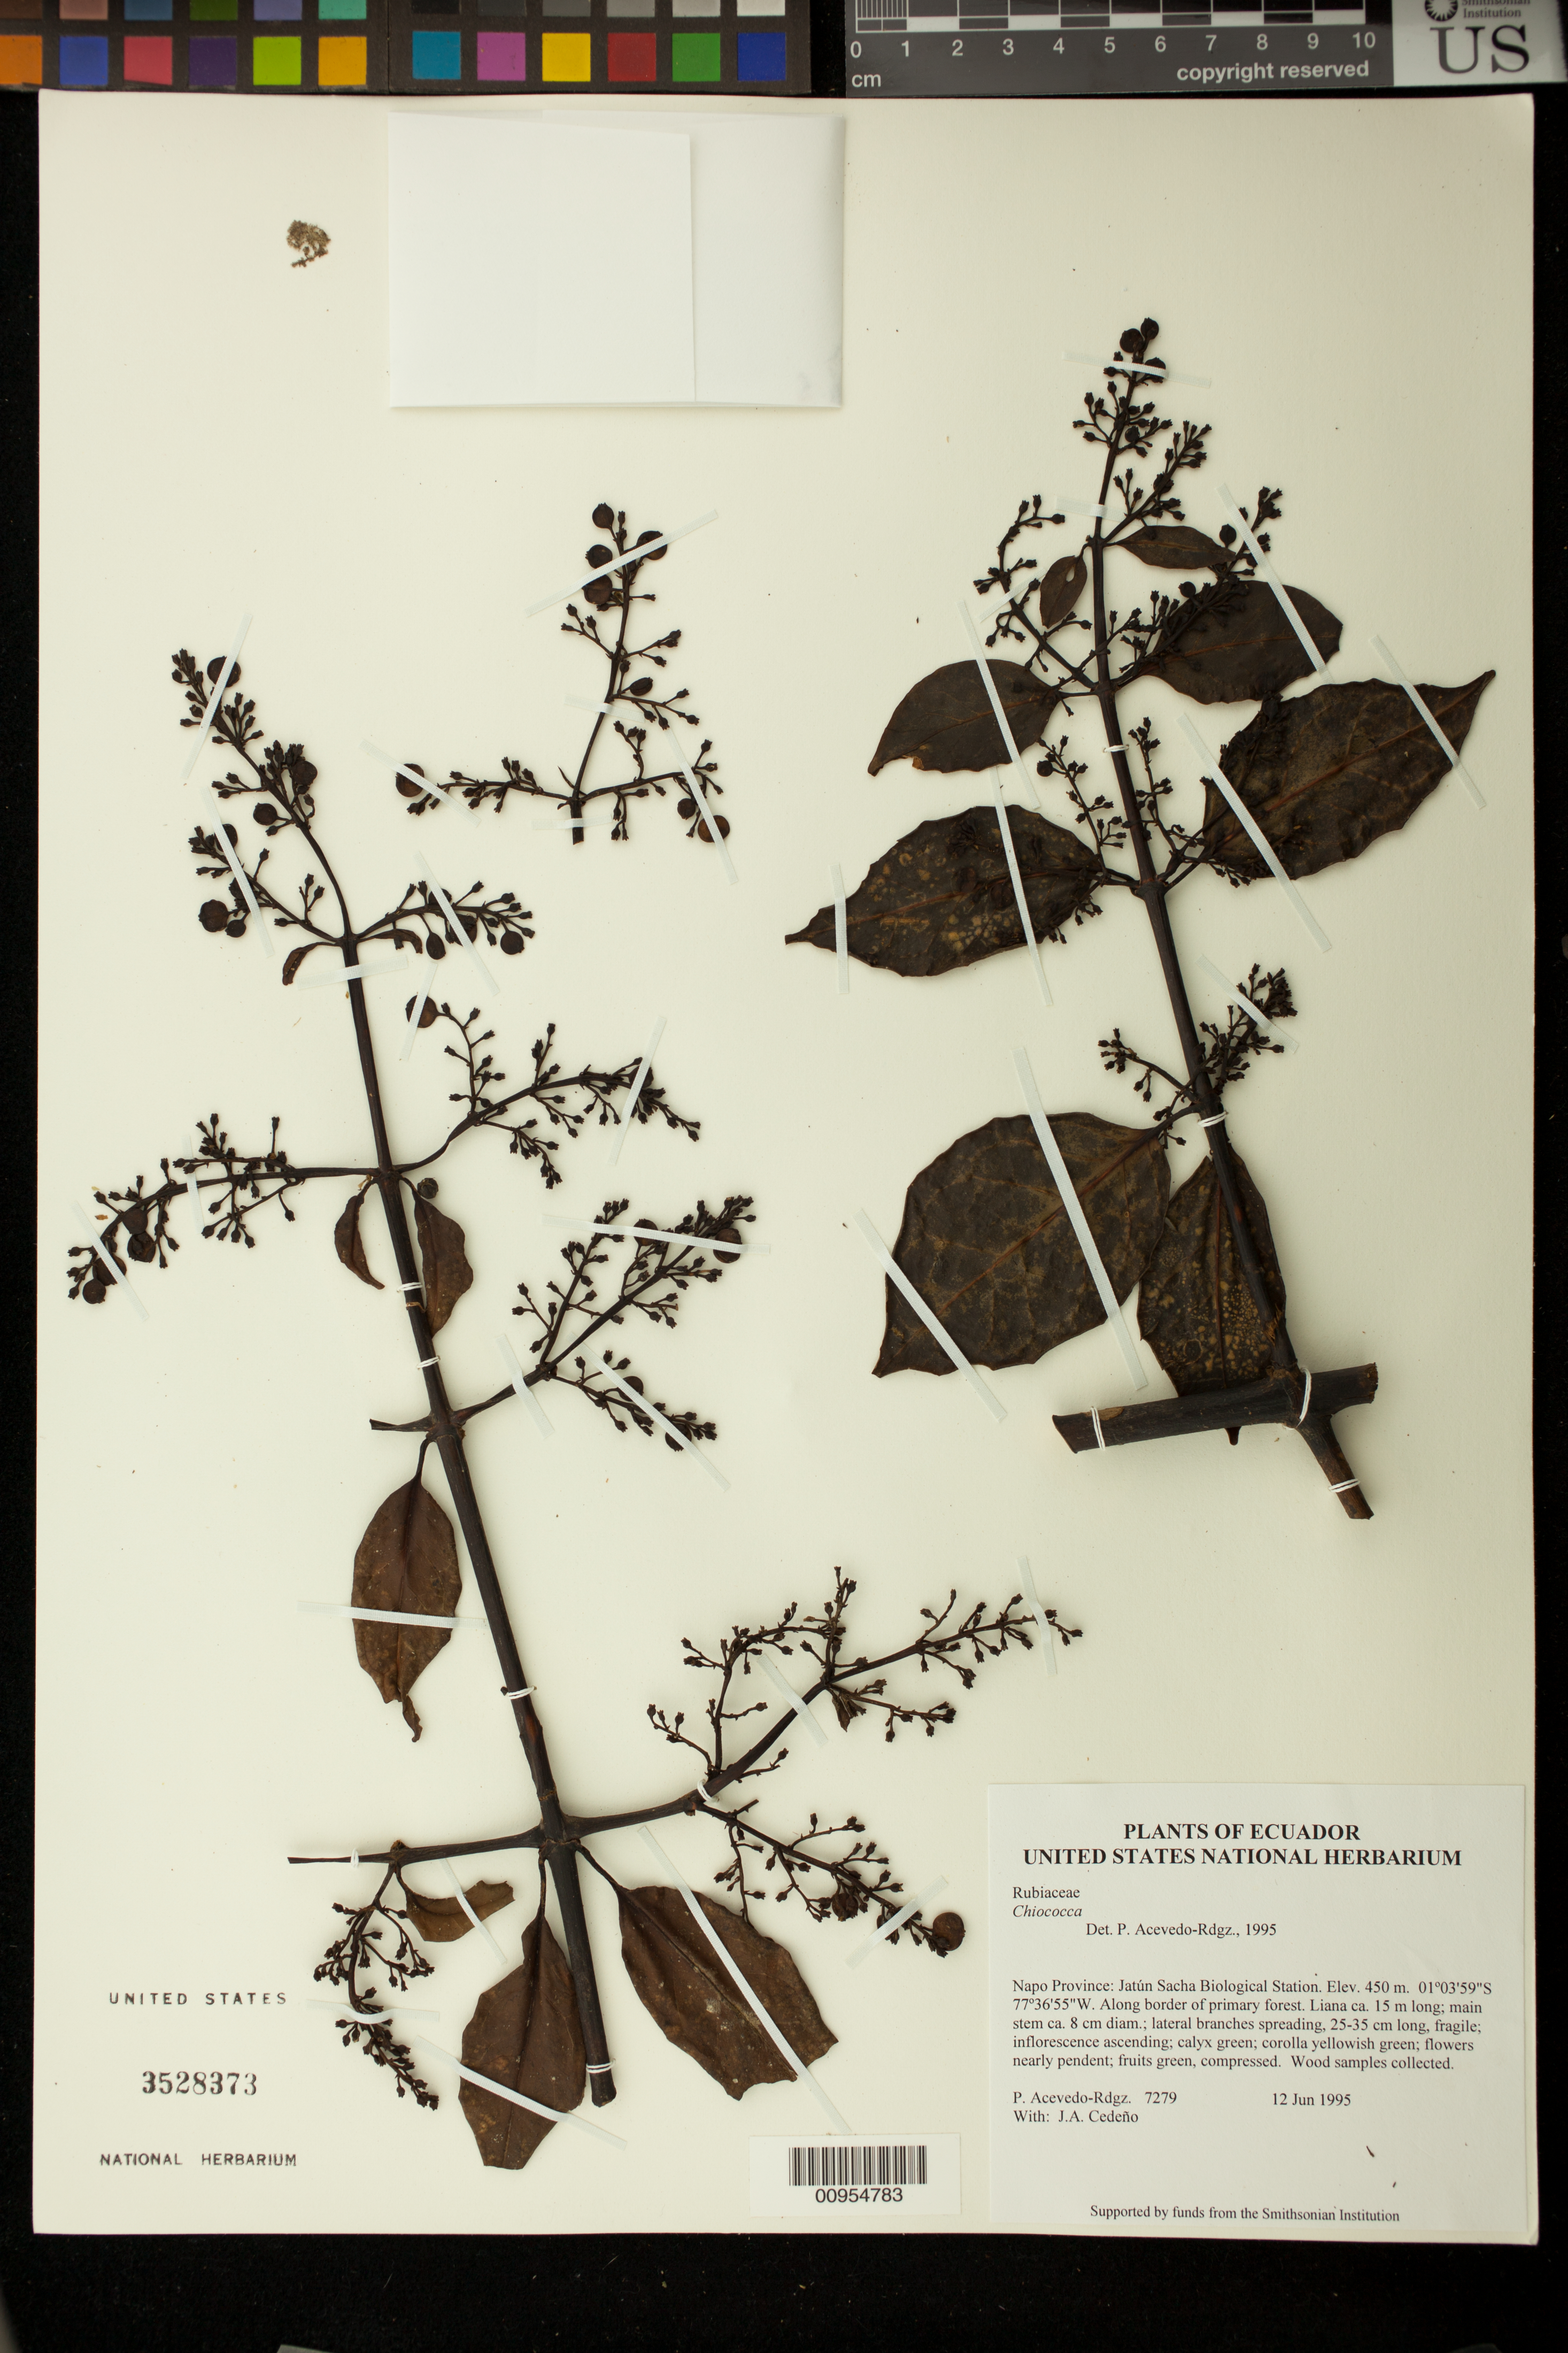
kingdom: Plantae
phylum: Tracheophyta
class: Magnoliopsida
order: Gentianales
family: Rubiaceae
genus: Chiococca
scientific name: Chiococca sp.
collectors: P. Acevedo-Rodr. & J. A. Cedeño M.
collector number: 7279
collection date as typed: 12 Jun 1995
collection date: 1995-06-12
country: Ecuador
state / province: Napo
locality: Napo Province: Jatún Sacha Biological Station.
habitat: Along border of primary forest.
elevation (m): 450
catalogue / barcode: US 3528373